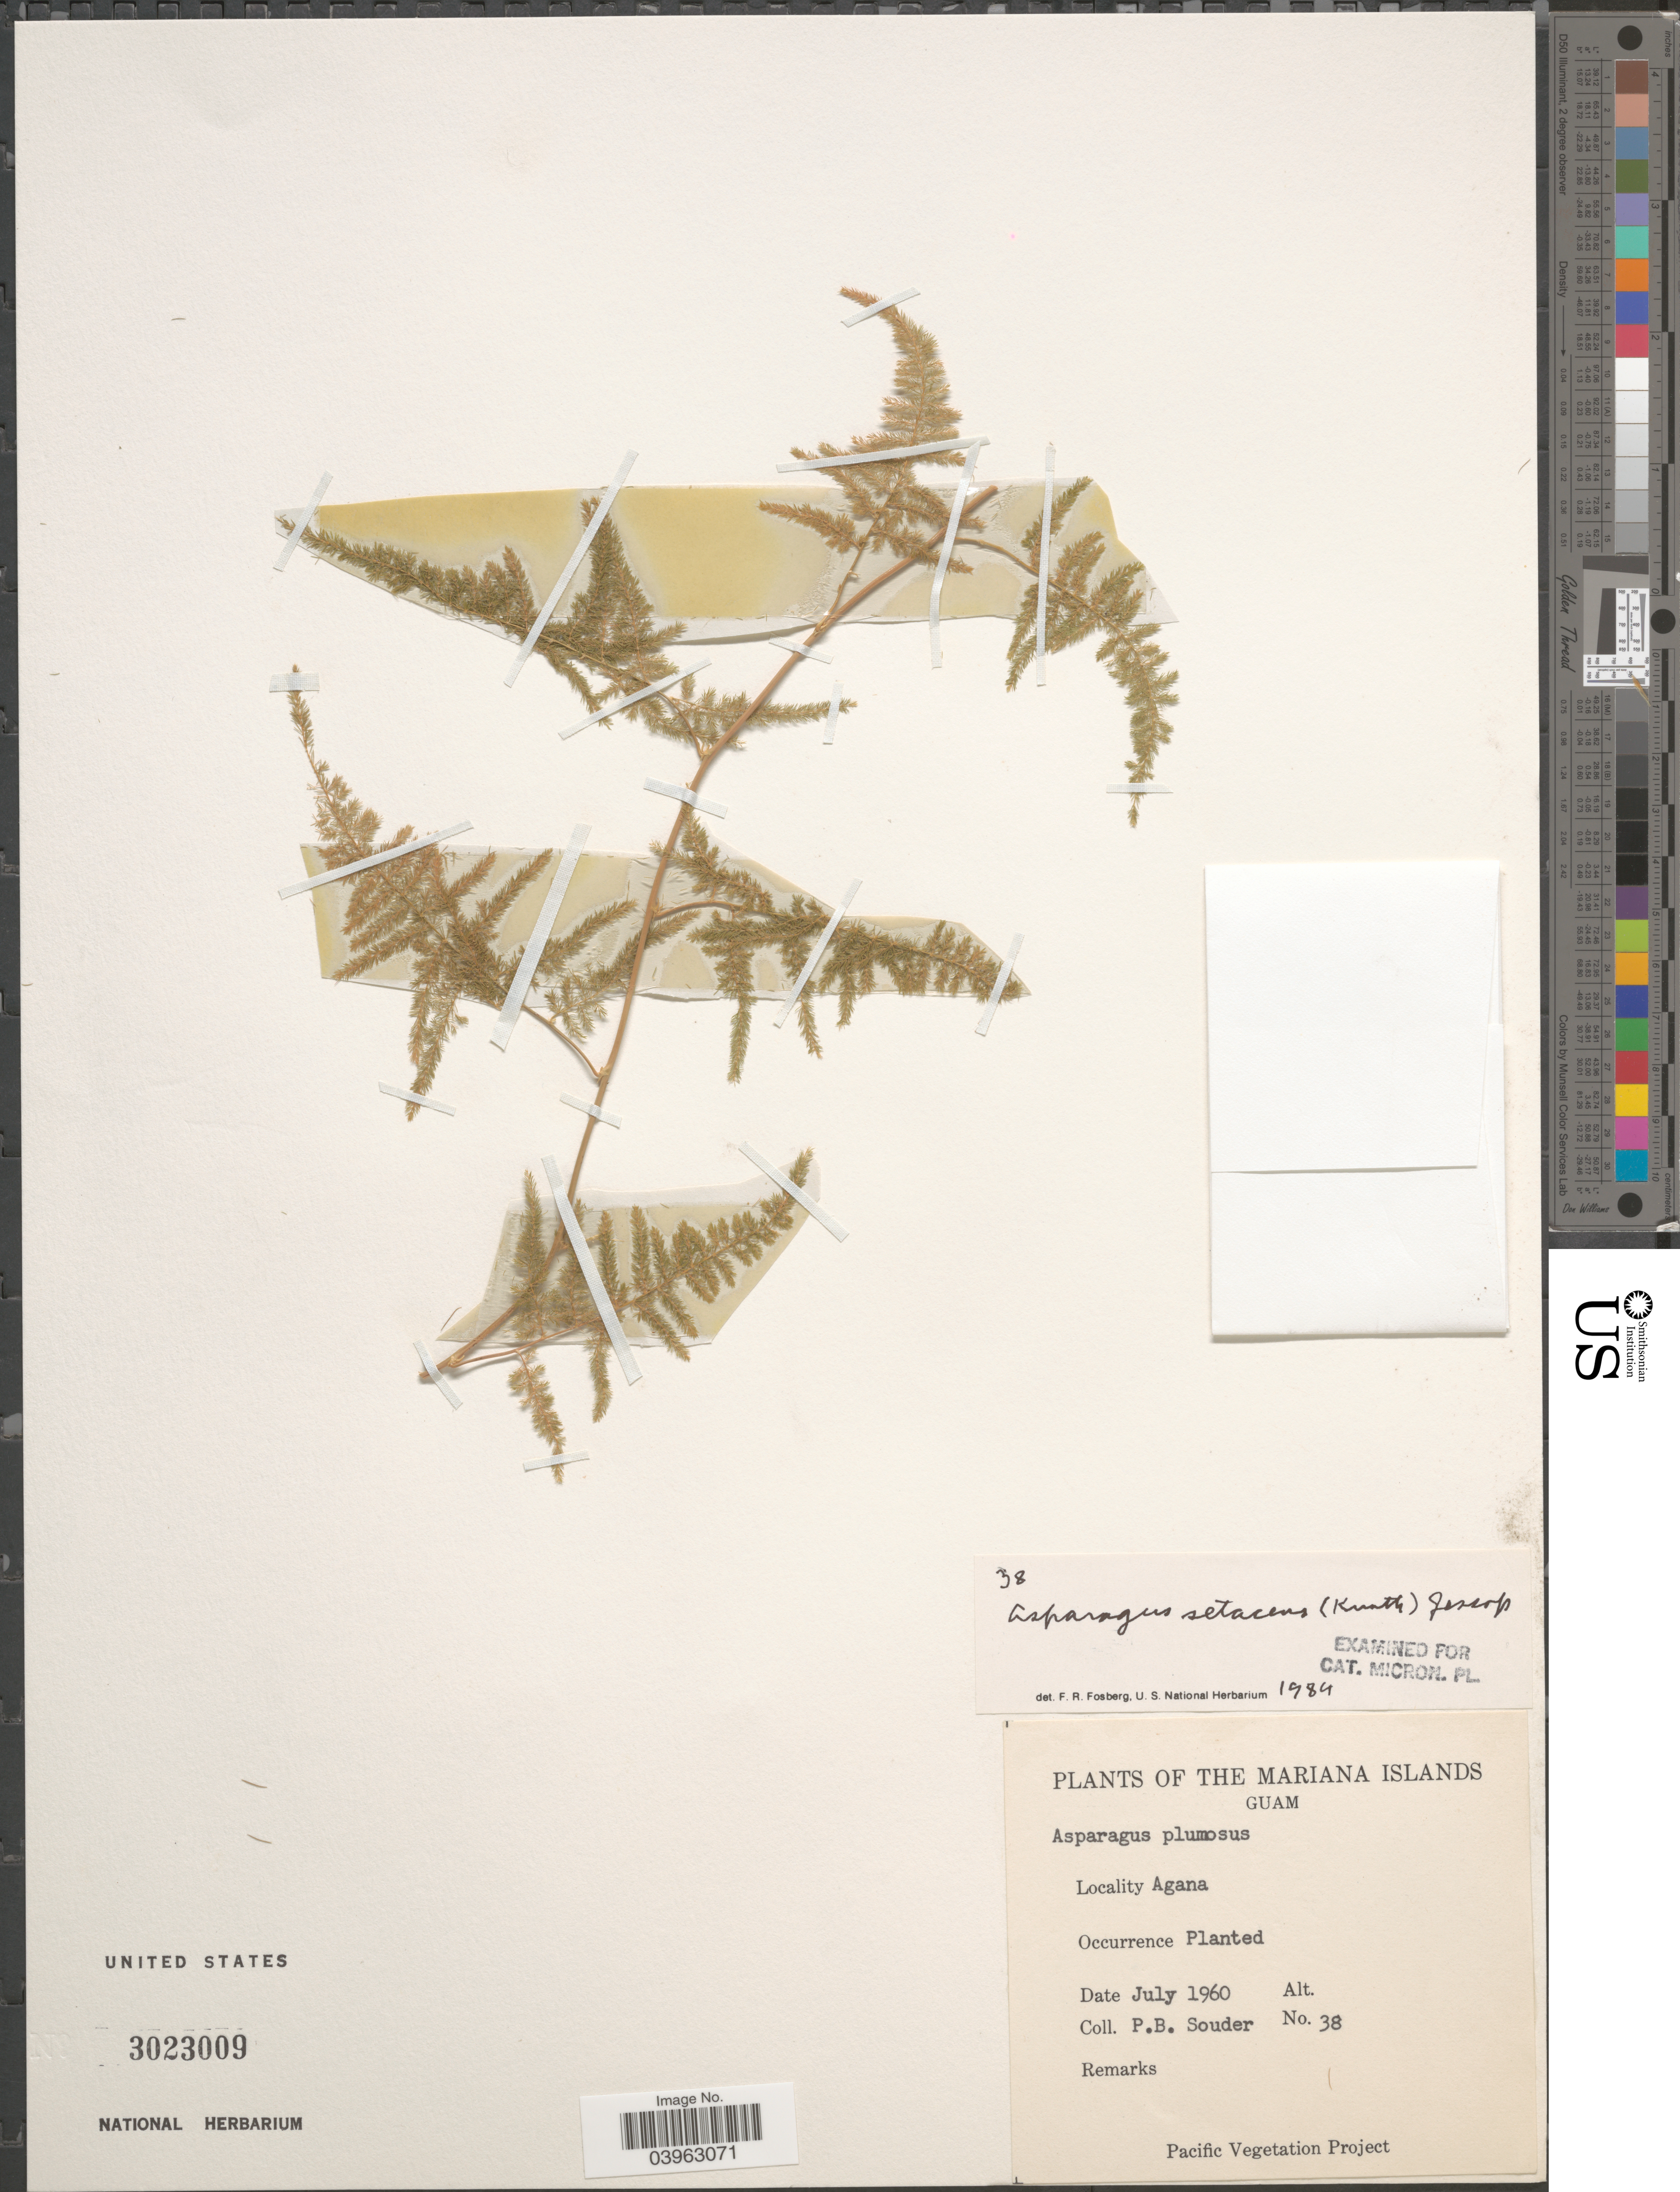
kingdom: Plantae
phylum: Tracheophyta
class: Liliopsida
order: Asparagales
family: Asparagaceae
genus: Asparagus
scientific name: Asparagus setaceus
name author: (Kunth) Jessop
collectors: P. Souder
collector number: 38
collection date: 1960-07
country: Guam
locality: The Mariana Islands. Agana.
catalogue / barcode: US 3023009